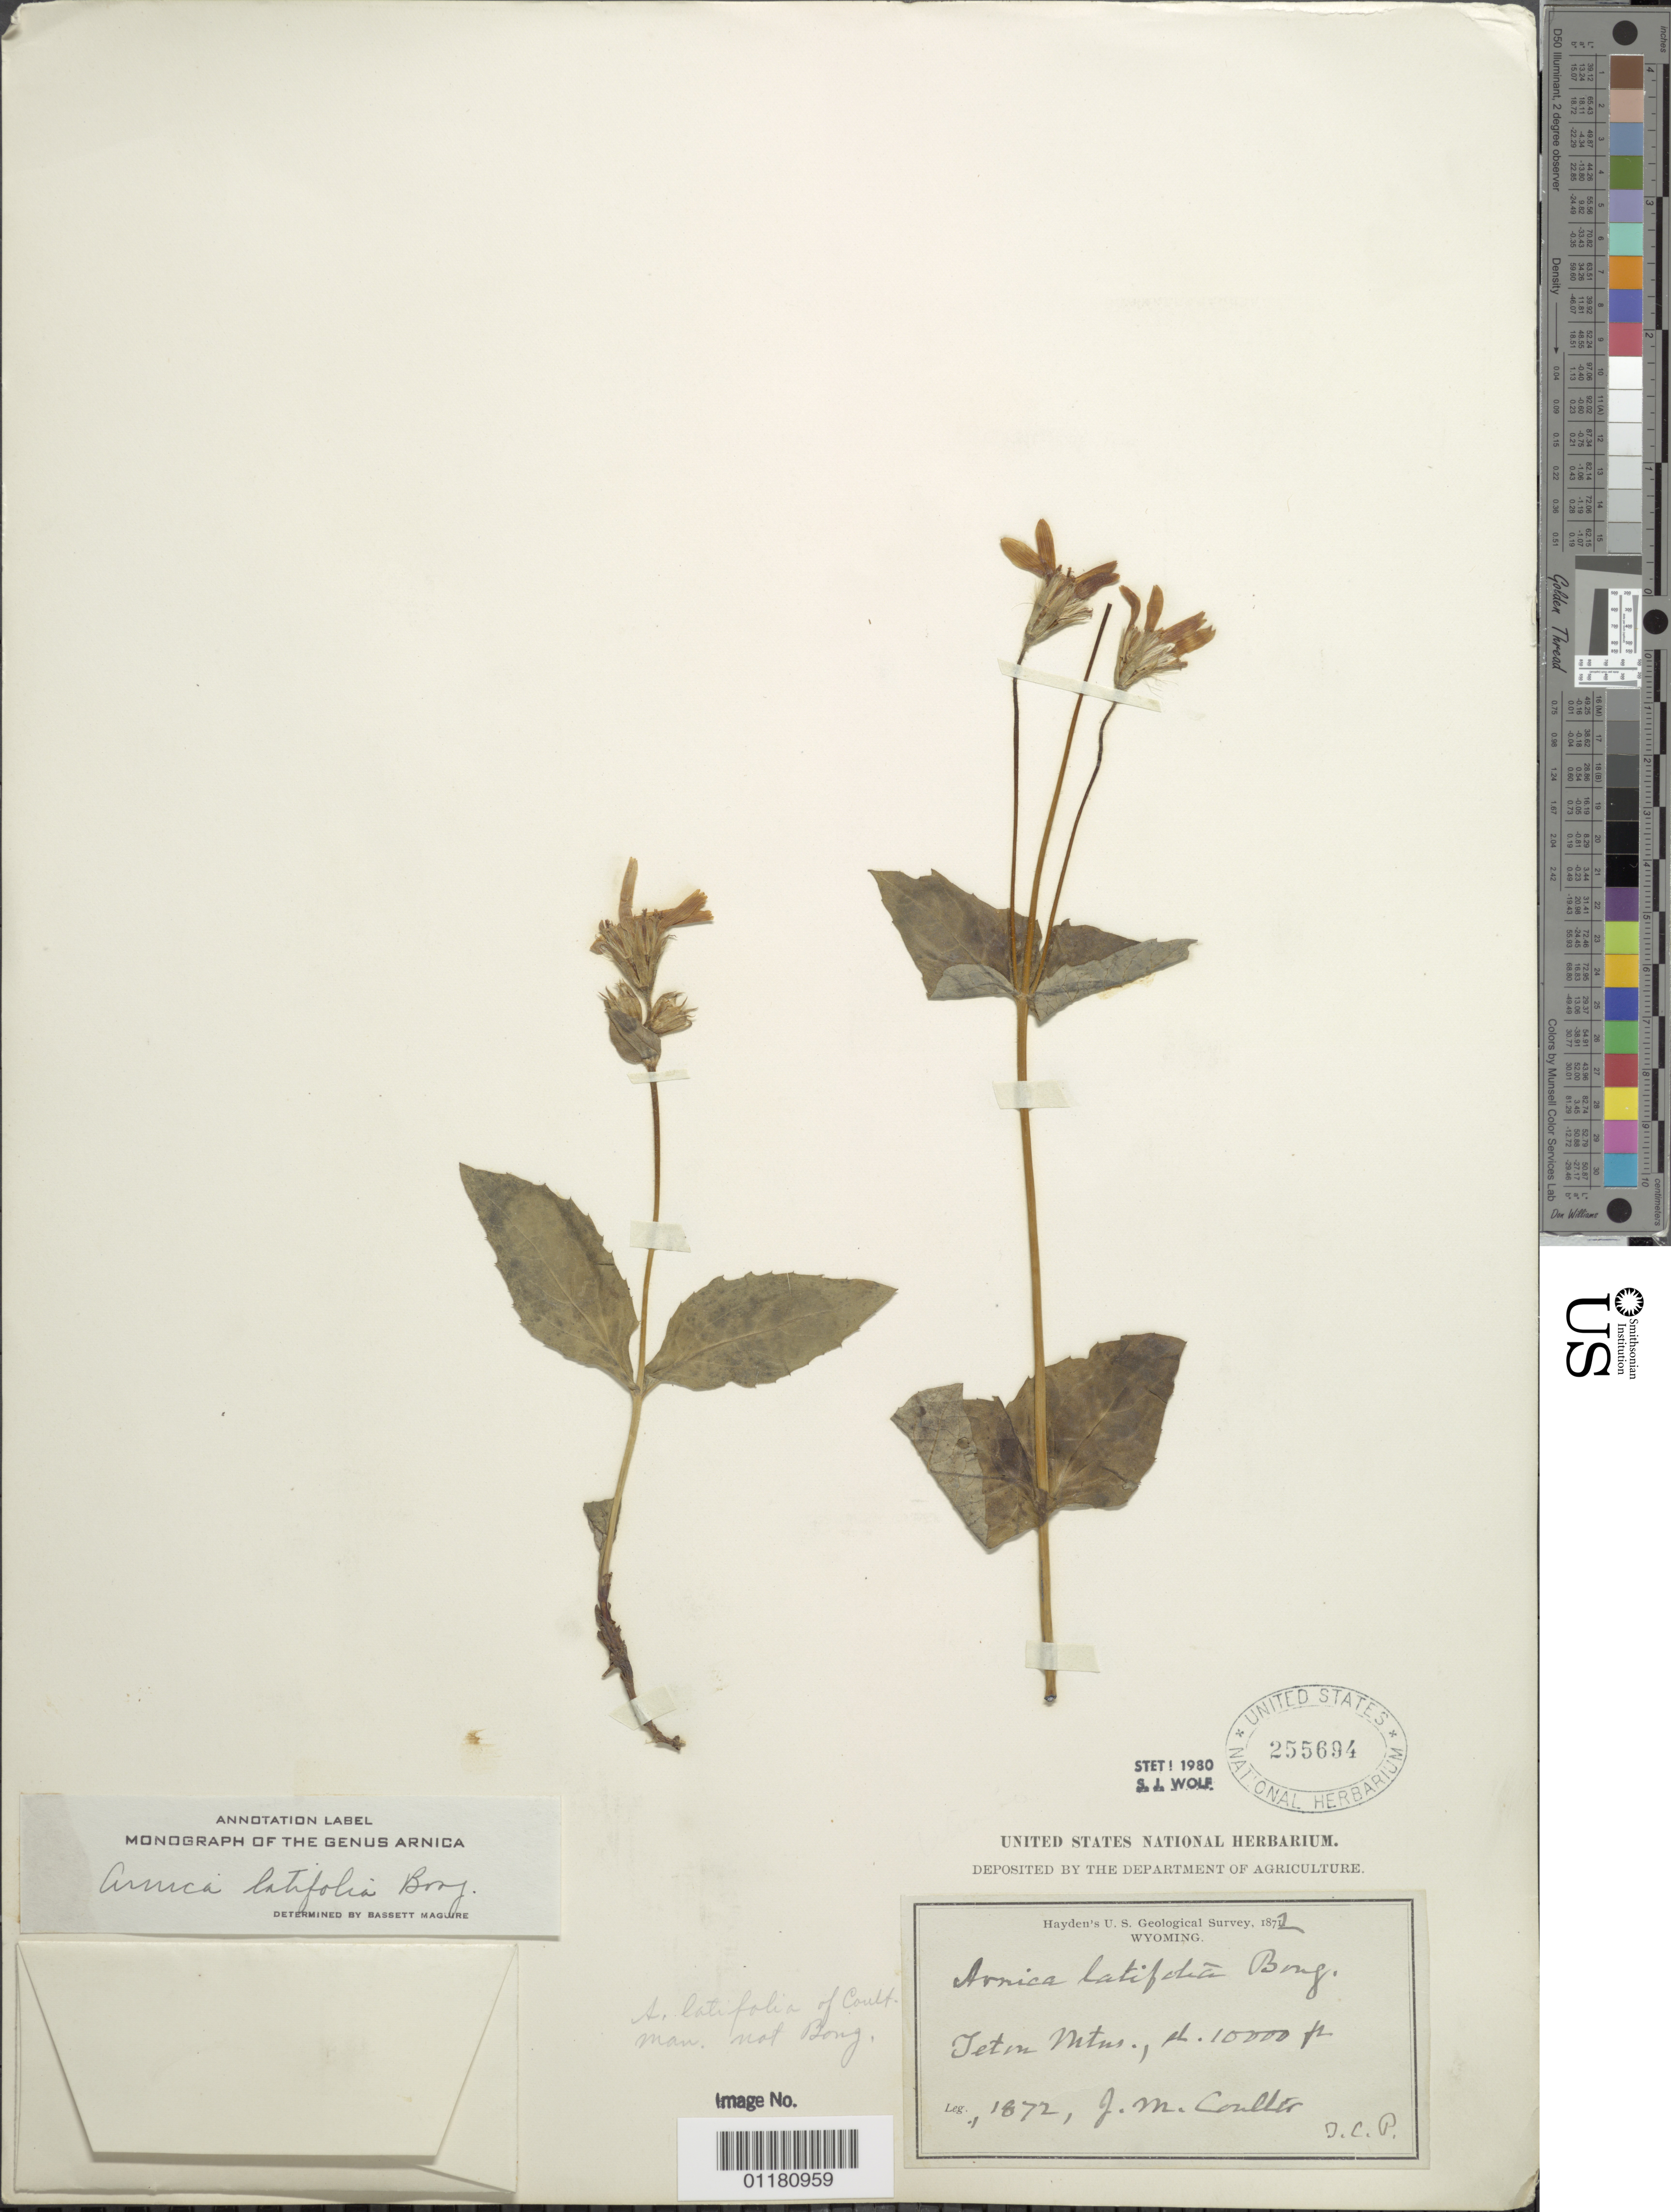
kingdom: Plantae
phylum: Tracheophyta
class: Magnoliopsida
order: Asterales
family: Asteraceae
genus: Arnica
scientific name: Arnica latifolia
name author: Bong.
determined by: Maguire, Bassett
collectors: J. M. Coulter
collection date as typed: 1872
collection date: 1872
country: United States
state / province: Wyoming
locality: Teton Mtns.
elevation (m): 3048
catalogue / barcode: US 255694